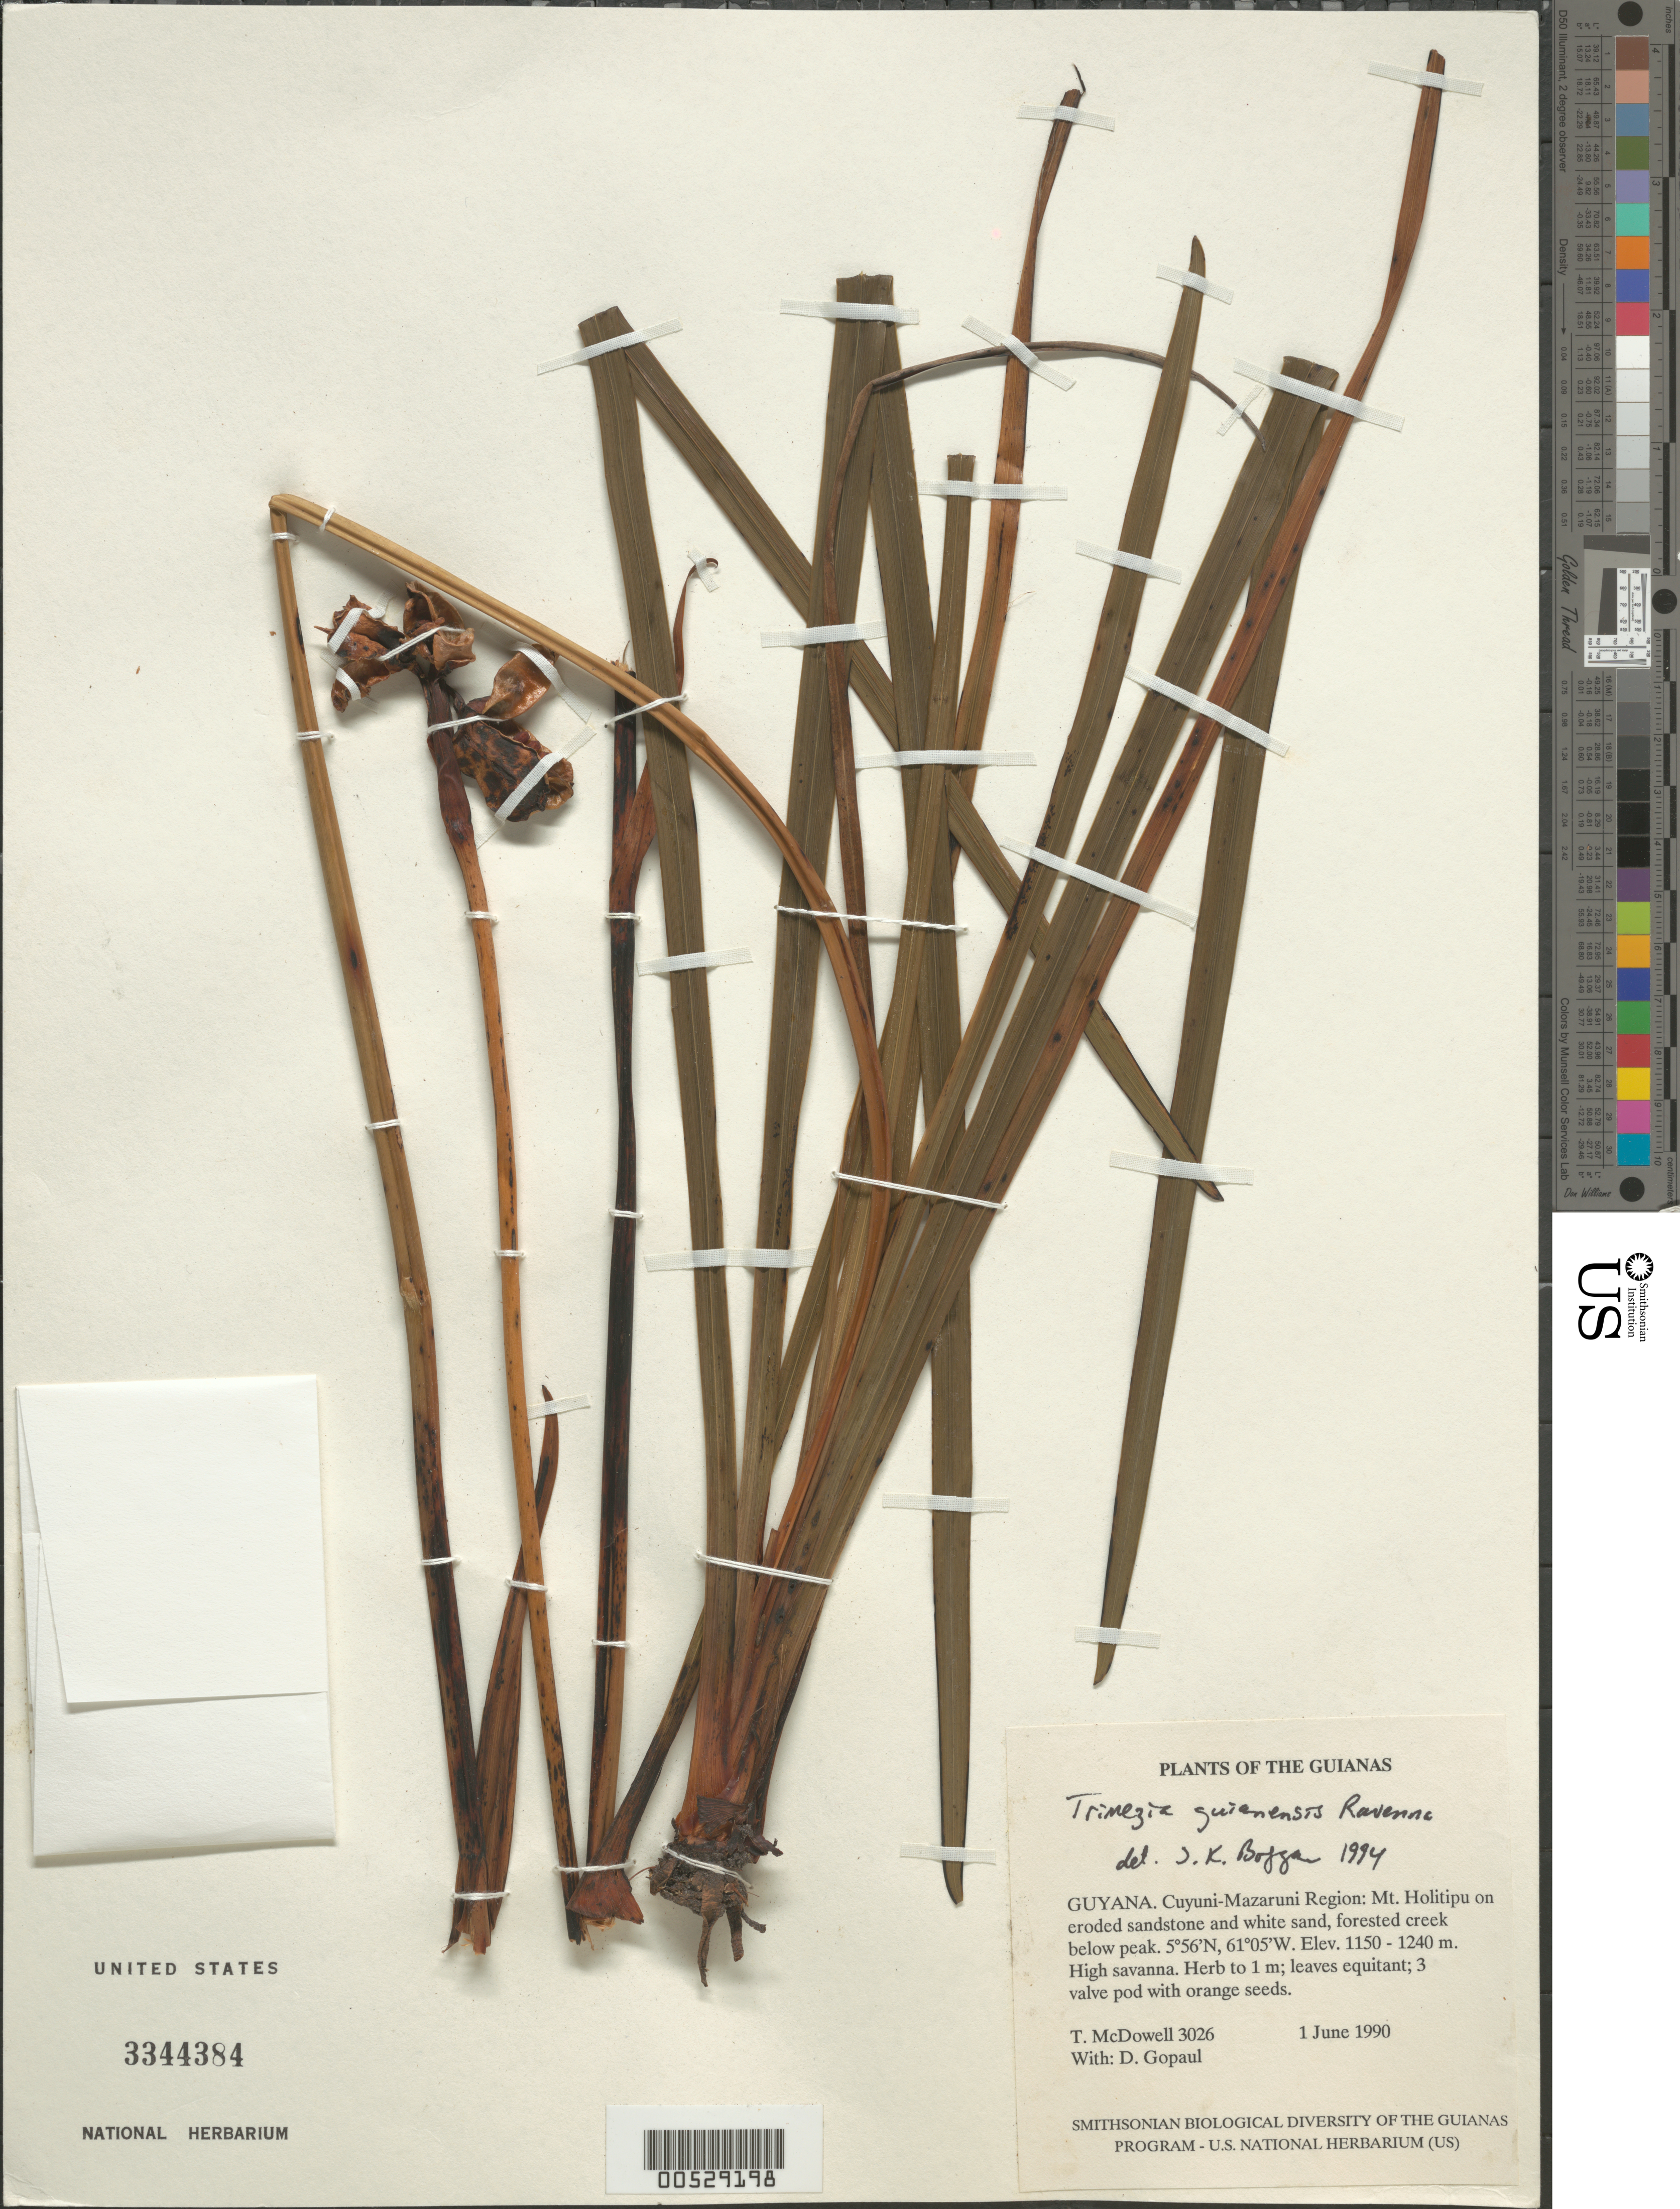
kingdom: Plantae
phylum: Tracheophyta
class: Liliopsida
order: Asparagales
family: Iridaceae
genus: Trimezia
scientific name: Trimezia guianensis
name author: Ravenna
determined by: Boggan, J. K., (US), NMNH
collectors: T. McDowell, D. Hughs & D. Gopaul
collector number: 3026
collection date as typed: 1 June 1990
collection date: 1990-06-01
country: Guyana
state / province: Cuyuni-Mazaruni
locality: Mt. Holitipu camp, below peak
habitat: Forested creek, high savanna. Eroded sandstone and white sand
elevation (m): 1150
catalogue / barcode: US 3344384